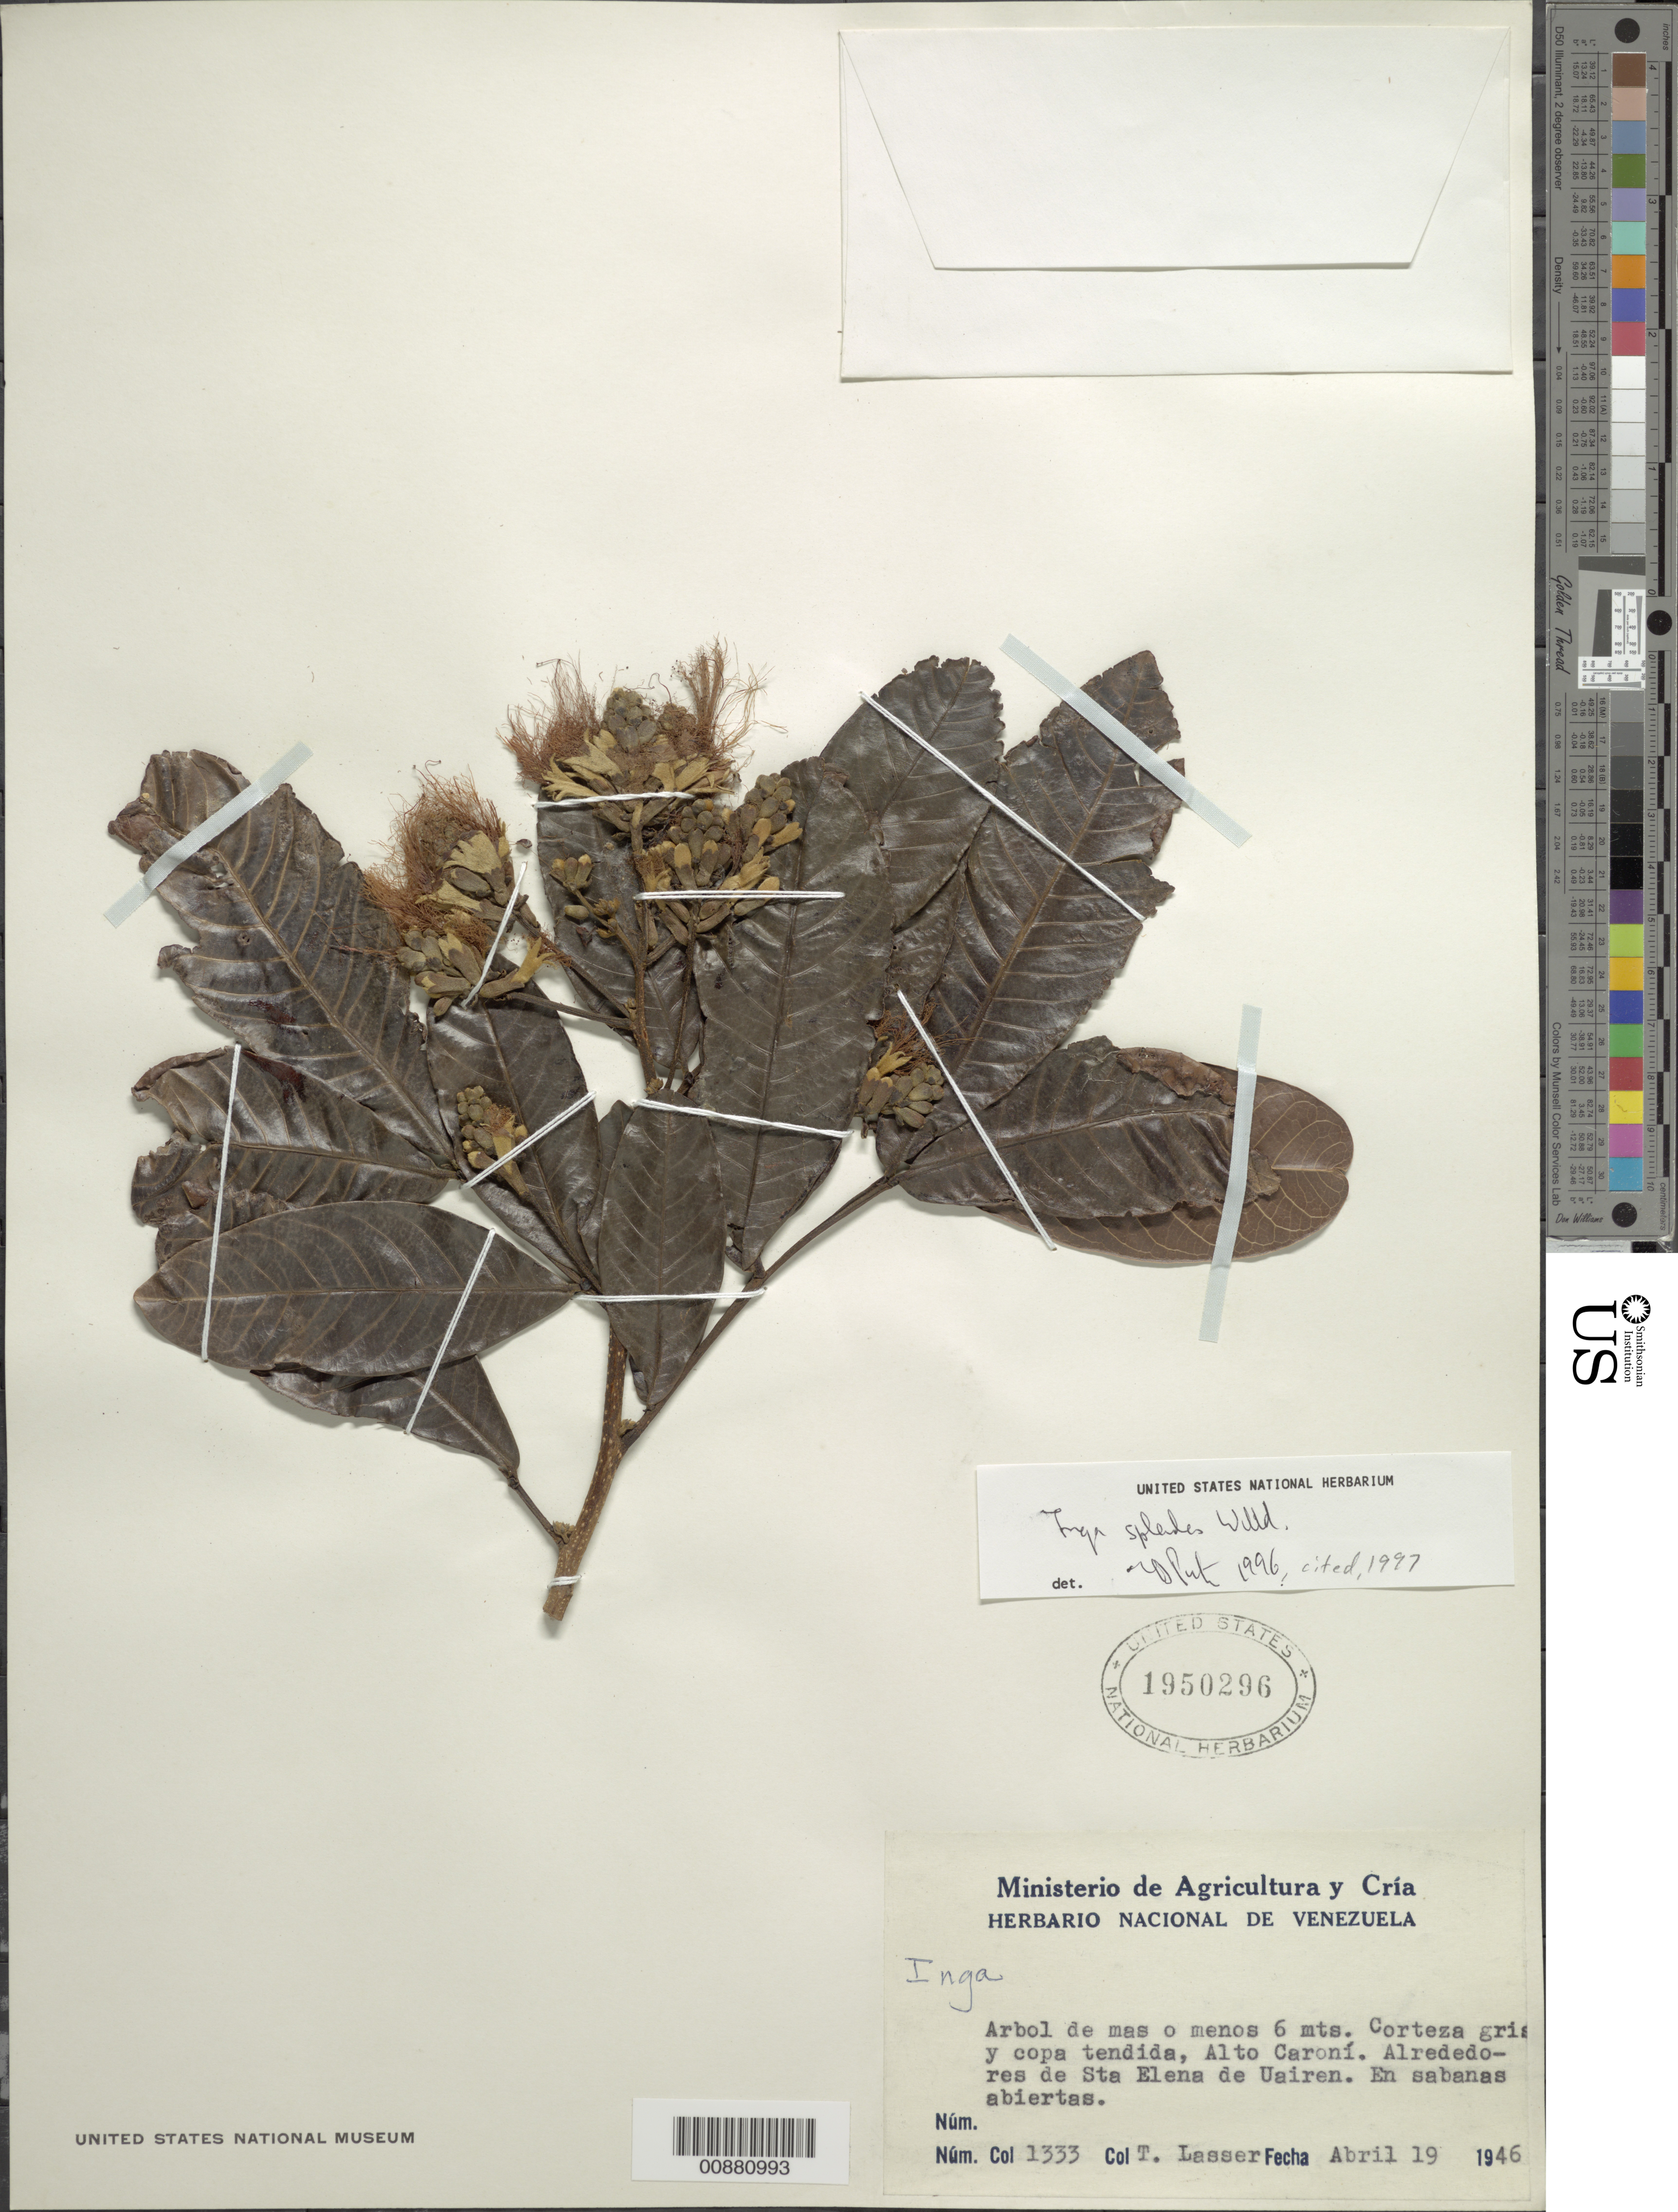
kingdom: Plantae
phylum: Tracheophyta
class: Magnoliopsida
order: Fabales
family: Fabaceae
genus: Inga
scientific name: Inga splendens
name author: Willd.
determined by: Pennington, T. D., (K)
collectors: T. Lasser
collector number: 1333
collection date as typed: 19-Apr-46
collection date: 1946-04-19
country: Venezuela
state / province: Bolívar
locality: Sta. Elena de Uairén, alrededores; Alto Caroní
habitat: Sabanas abiertas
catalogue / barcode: US 1950296